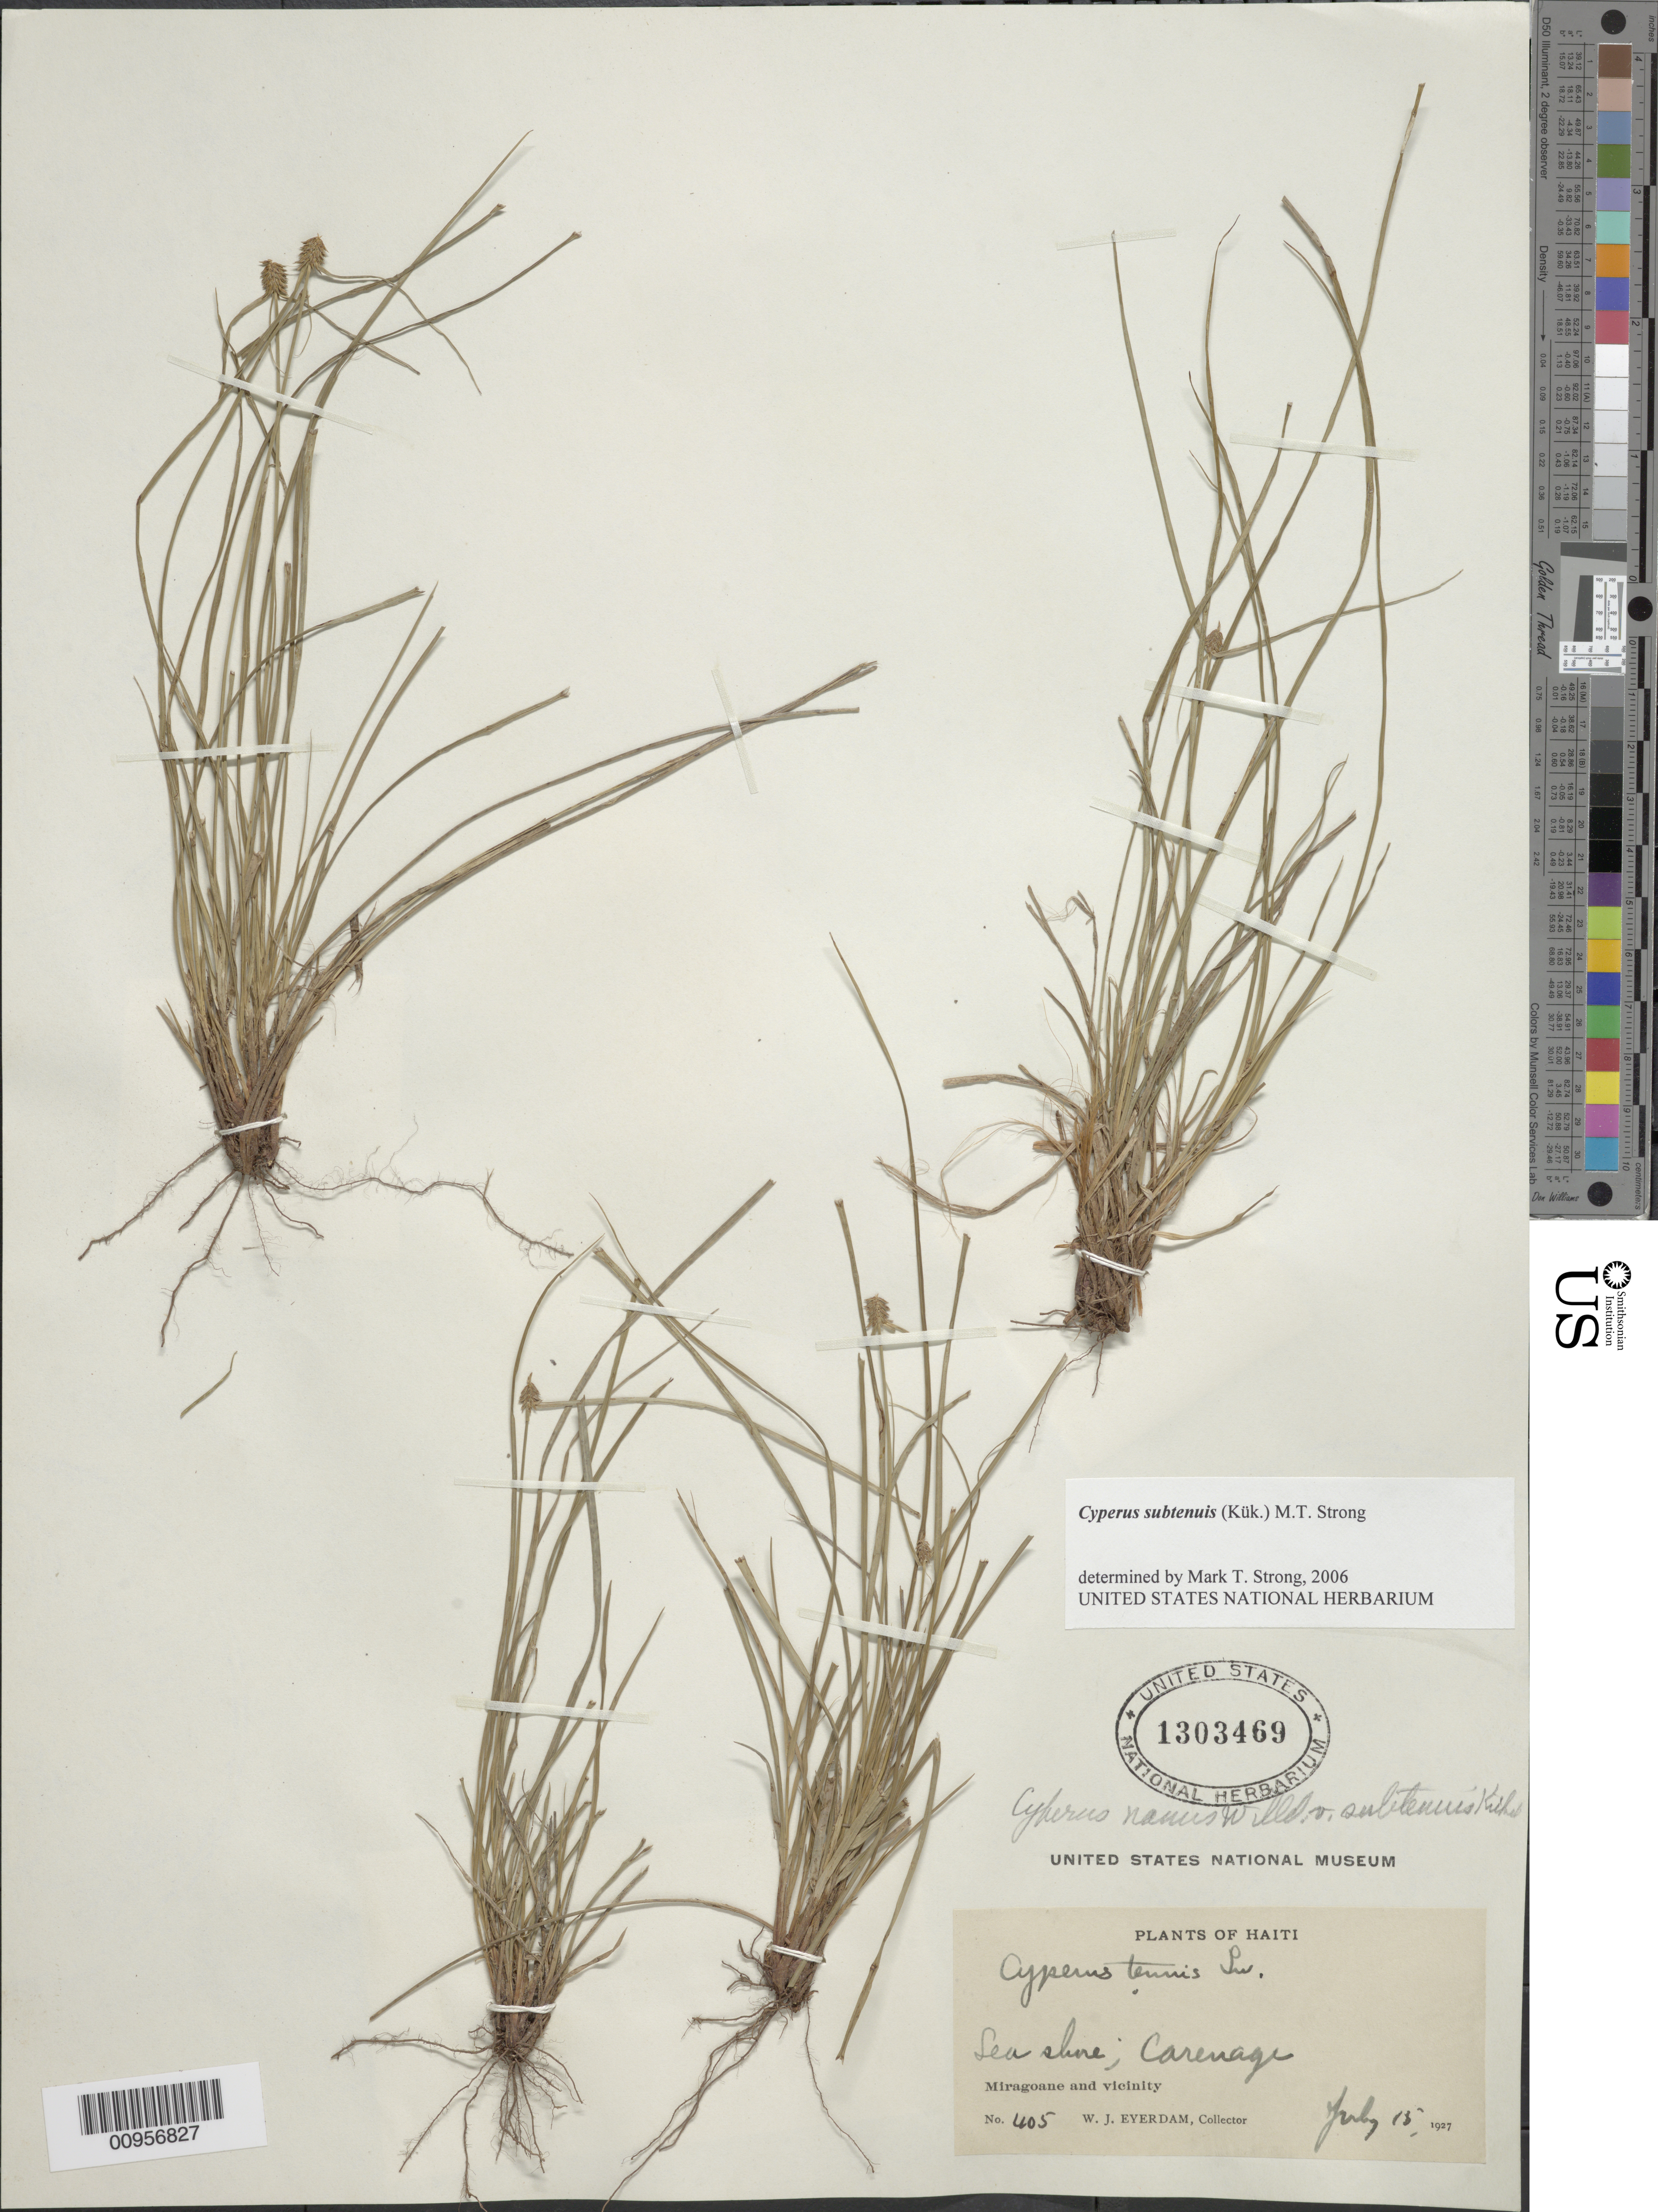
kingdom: Plantae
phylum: Tracheophyta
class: Liliopsida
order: Poales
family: Cyperaceae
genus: Cyperus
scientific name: Cyperus subtenuis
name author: (Kük.) M.T. Strong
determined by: Strong, M. T., (US), Smithsonian Institution - National Museum of Natural History (UNITED STATES)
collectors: W. Everdam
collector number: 405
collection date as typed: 15 Jul 1927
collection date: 1927-07-15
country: Haiti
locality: Miragoane and vicinity, seashore, Carenage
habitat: Seashore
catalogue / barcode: US 1303469